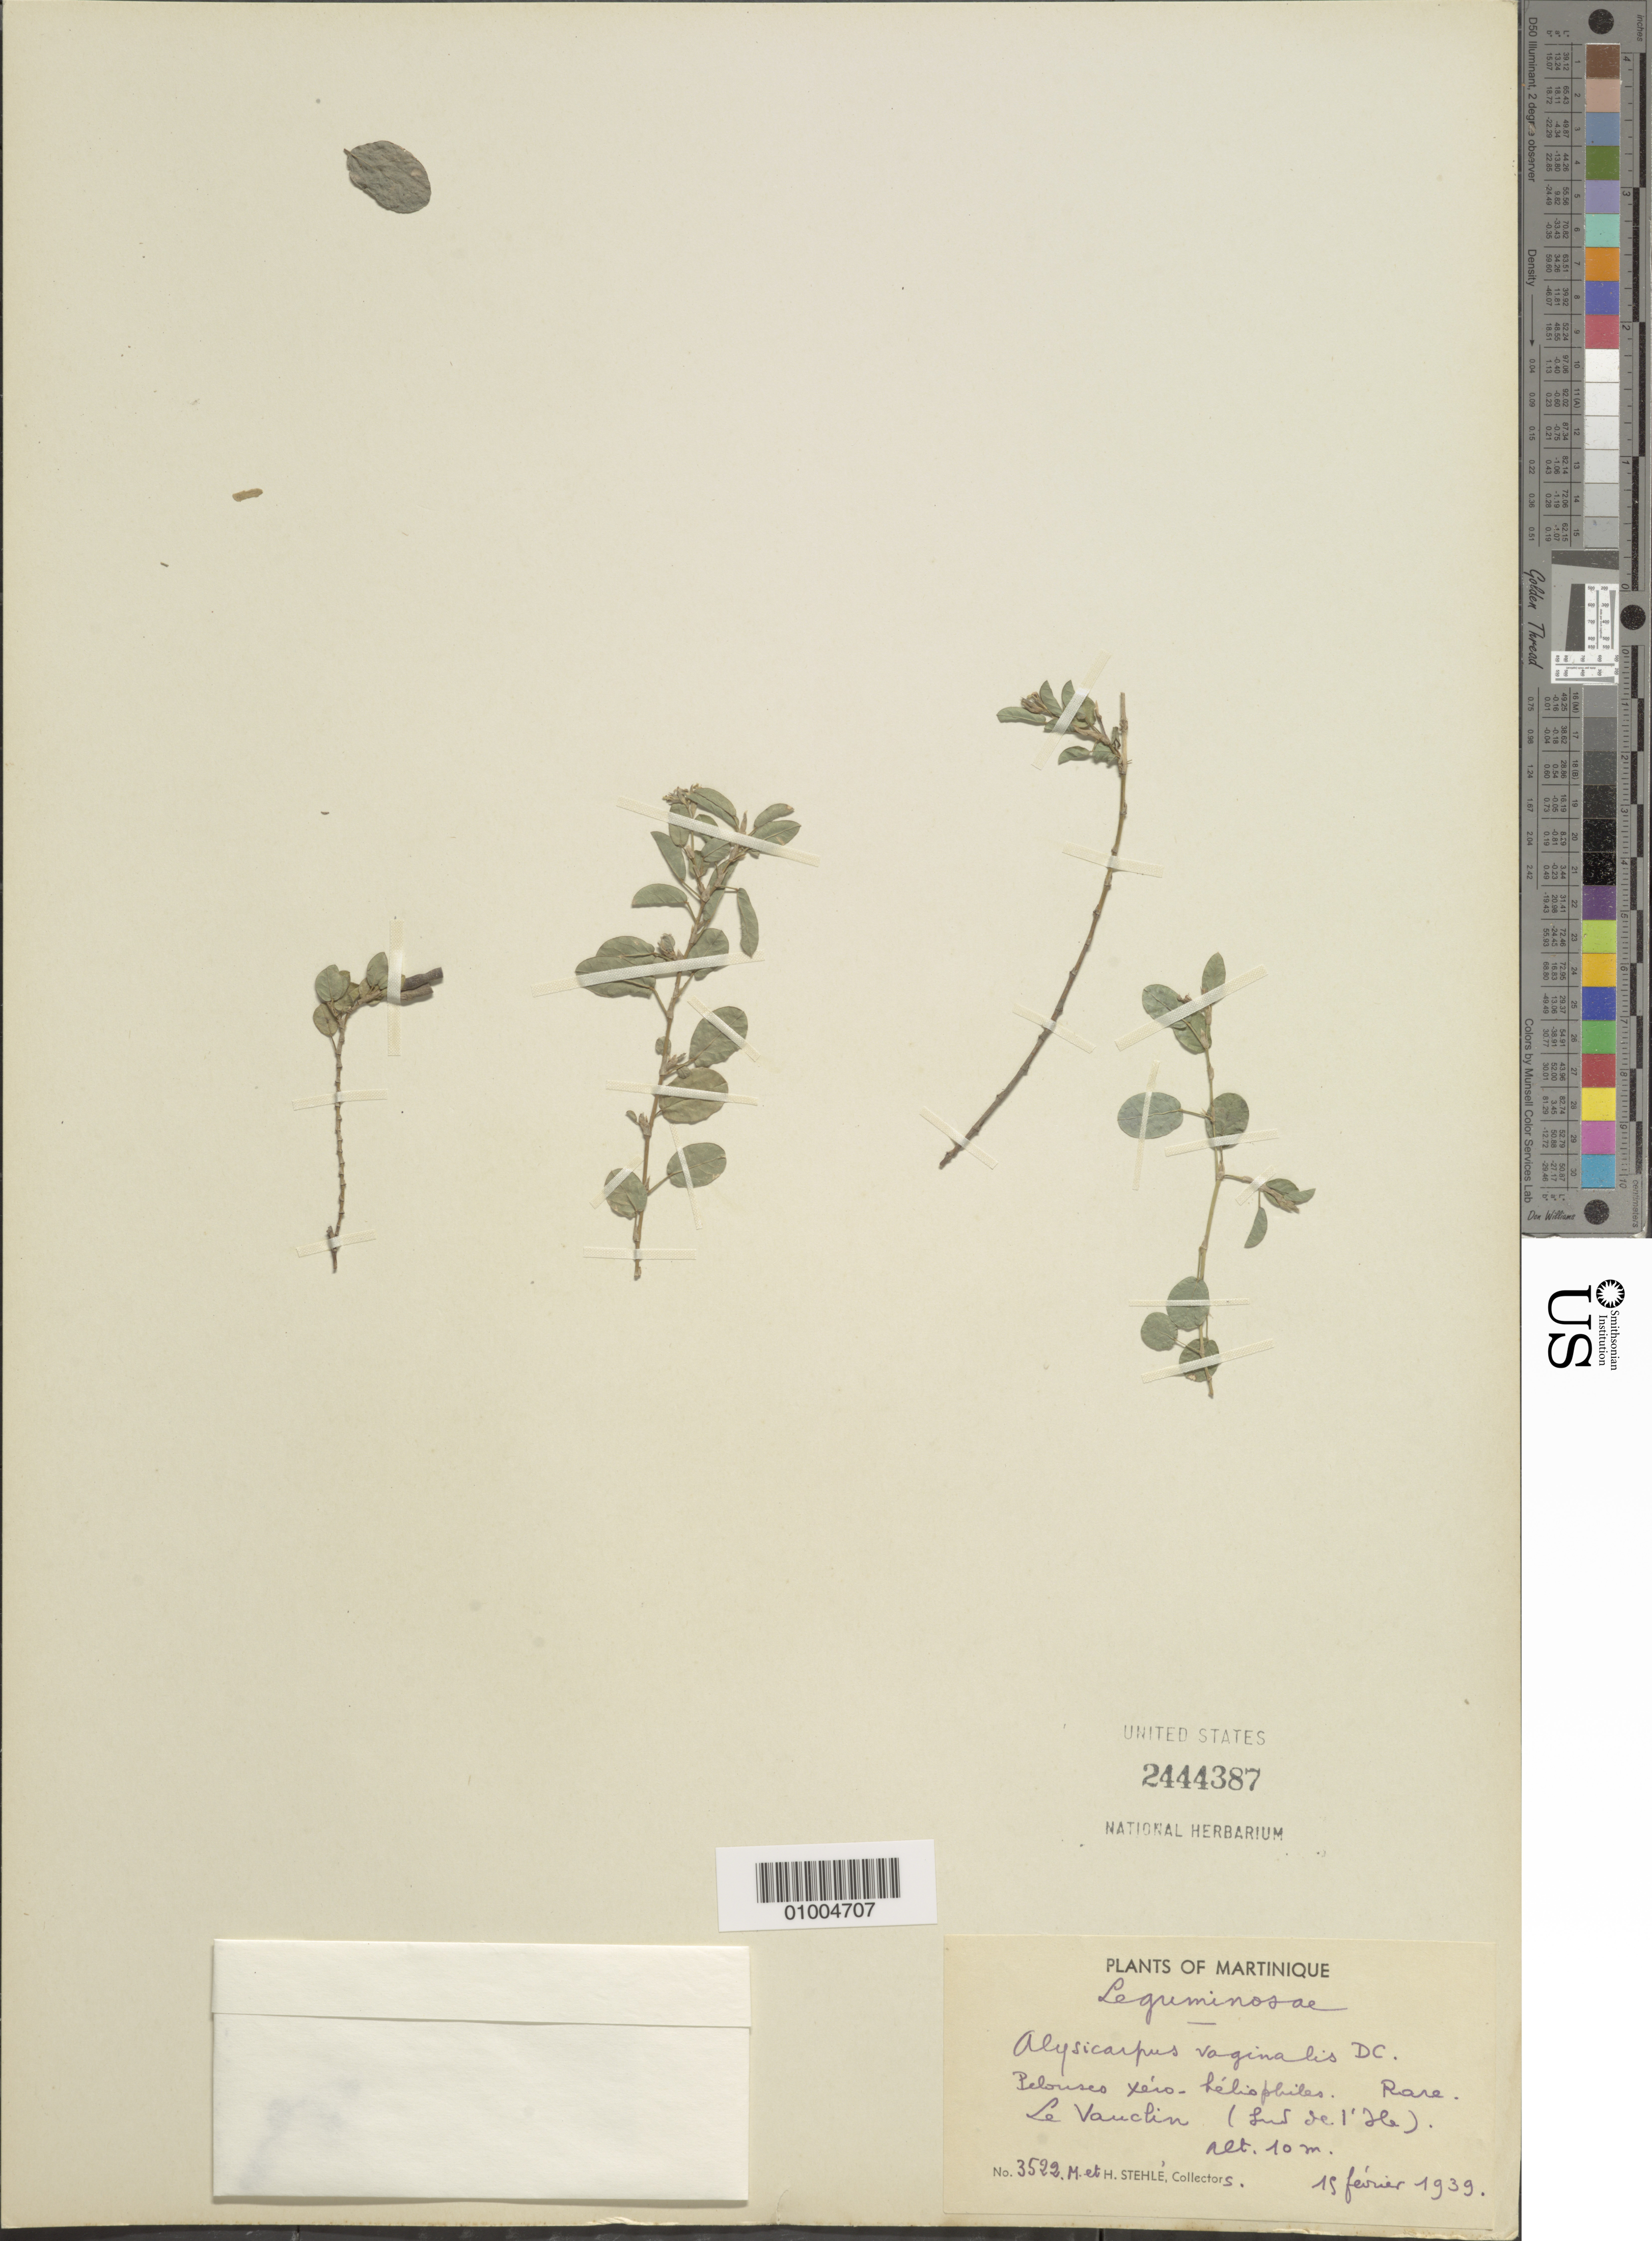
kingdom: Plantae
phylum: Tracheophyta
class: Magnoliopsida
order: Fabales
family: Fabaceae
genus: Alysicarpus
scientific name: Alysicarpus vaginalis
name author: (L.) DC.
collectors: H. Stehlé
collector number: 3522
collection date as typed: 15 Feb 1939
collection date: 1939-02-15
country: Martinique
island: Martinique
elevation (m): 10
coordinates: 0 N, 0 E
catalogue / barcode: US 2444387